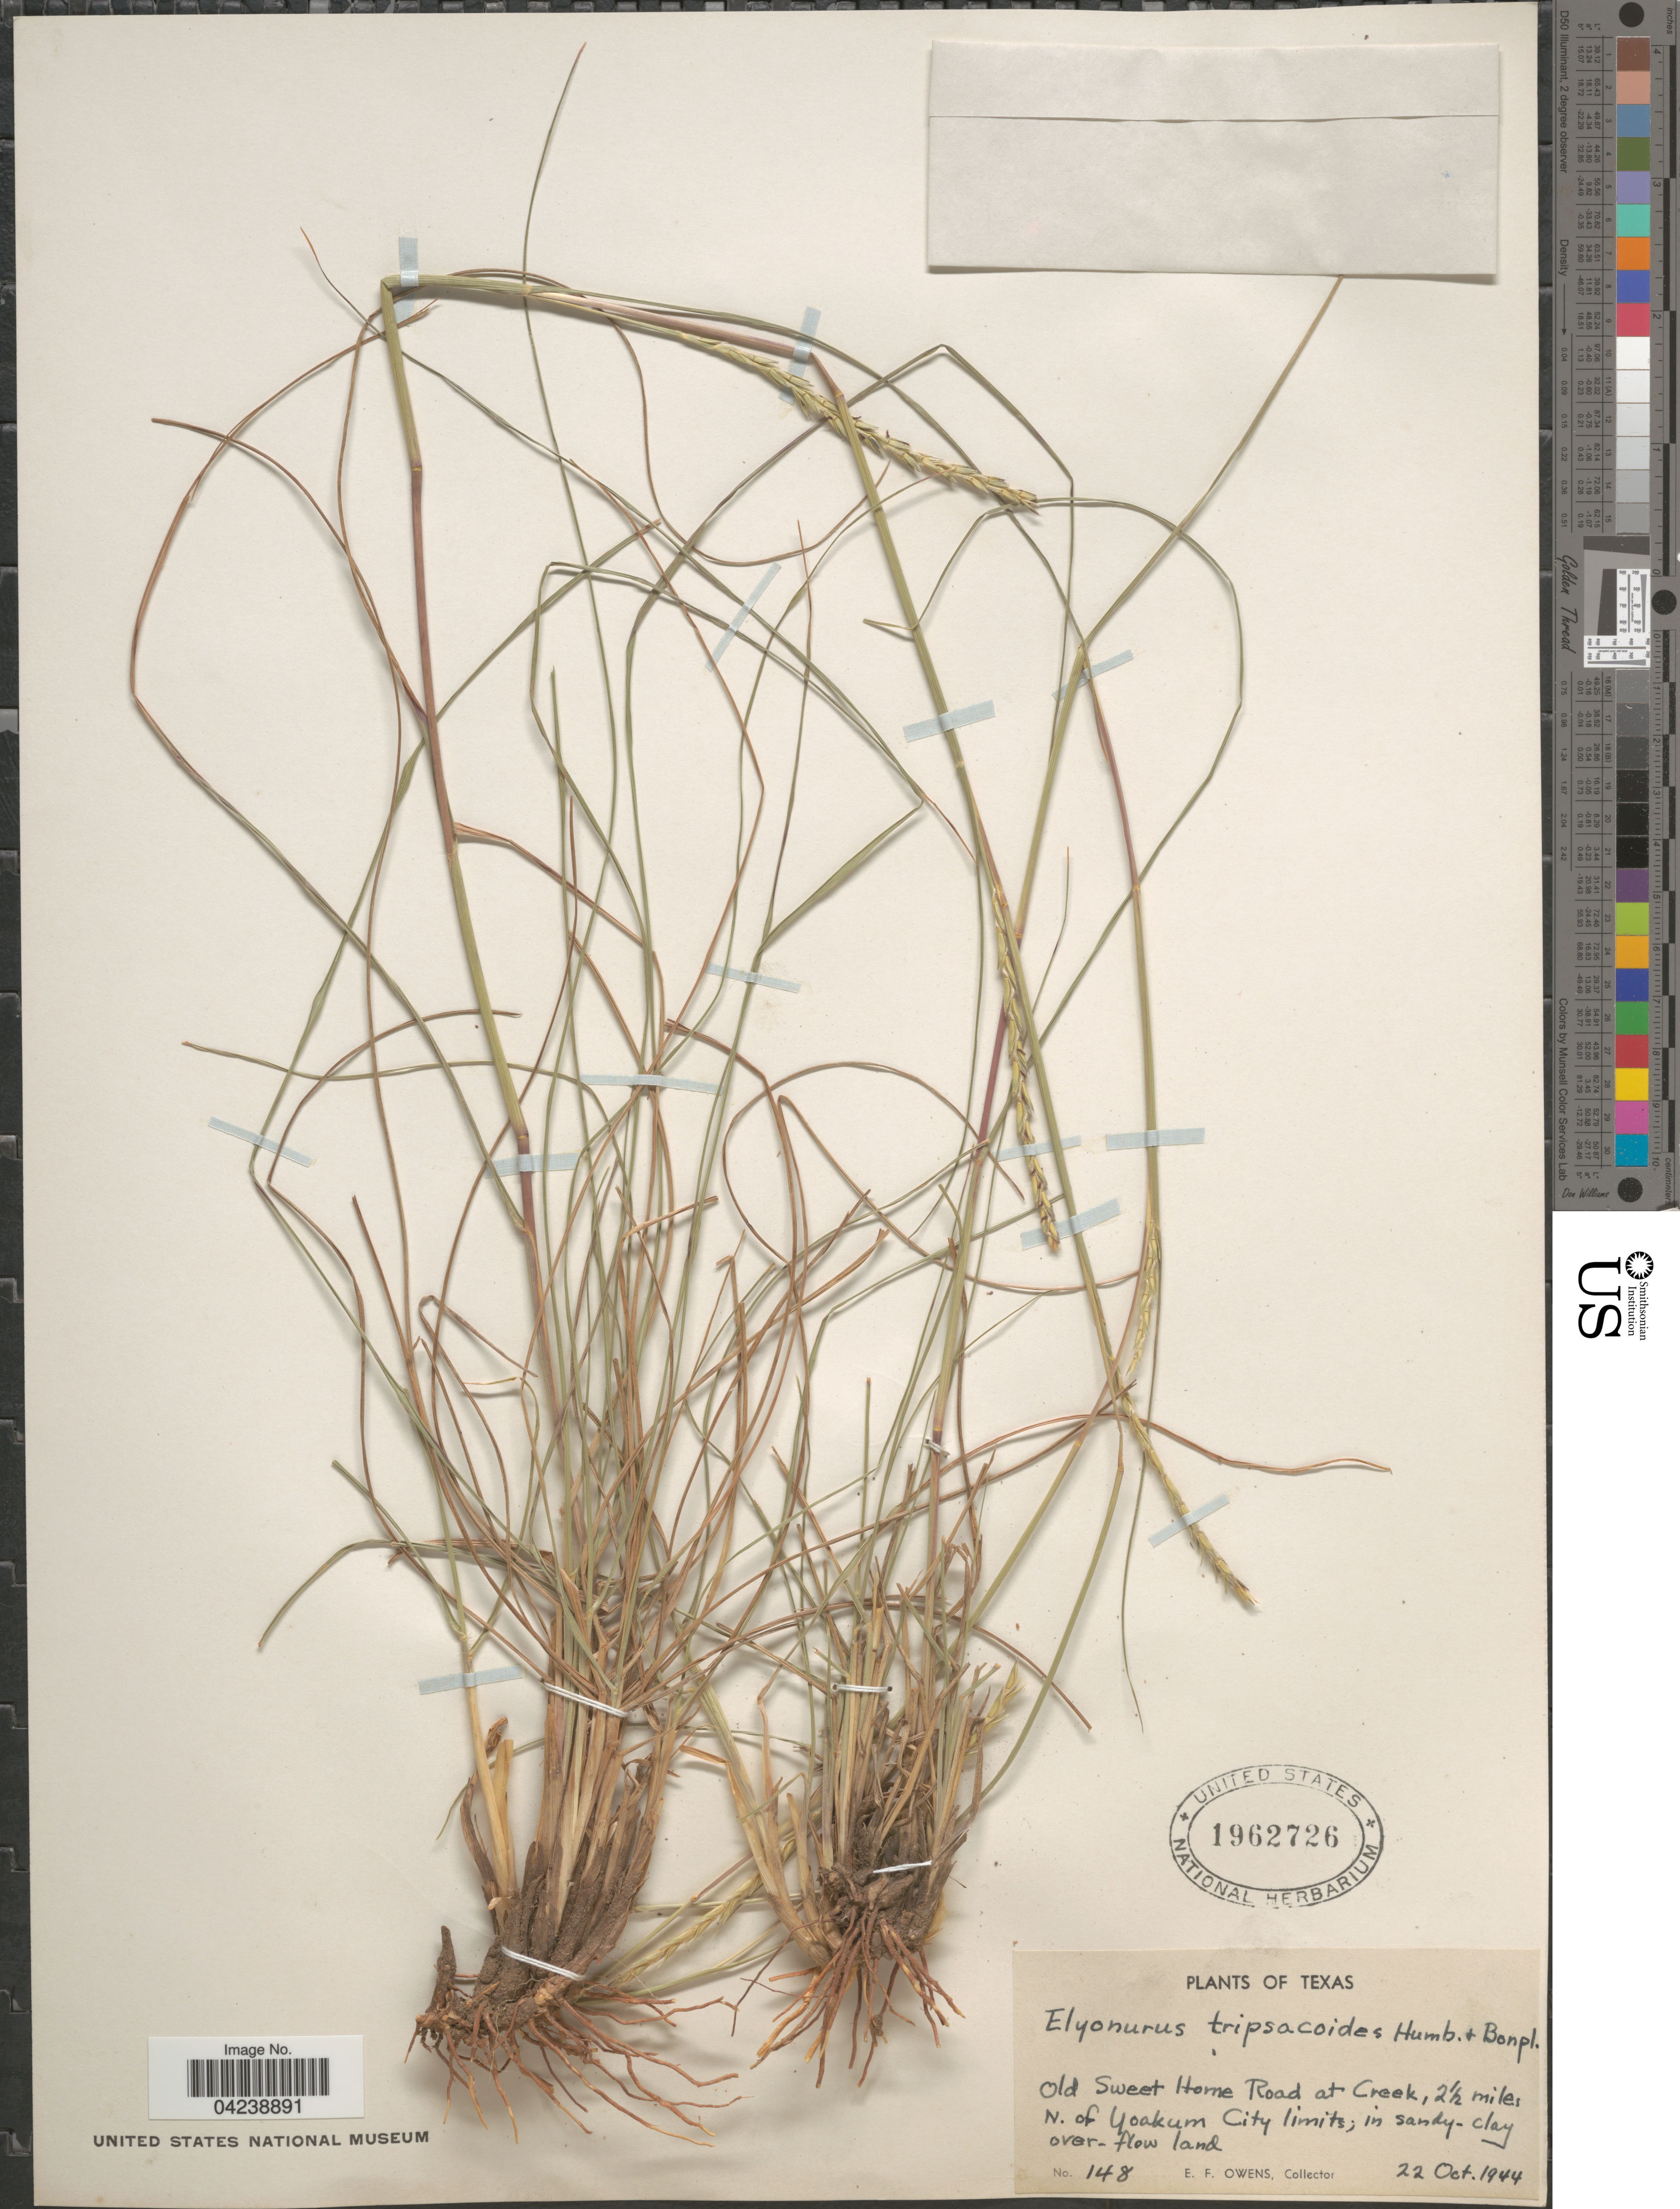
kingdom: Plantae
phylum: Tracheophyta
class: Liliopsida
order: Poales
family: Poaceae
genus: Elionurus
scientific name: Elionurus tripsacoides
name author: Humb. & Bonpl. ex Willd.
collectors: E. Owens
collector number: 148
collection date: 1944-10-22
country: United States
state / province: Texas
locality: Old Sweet Home Road at Creek, 2½ miles N. of Yoakum City limits; in sandy-clay over-flow land.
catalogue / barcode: US 1962726